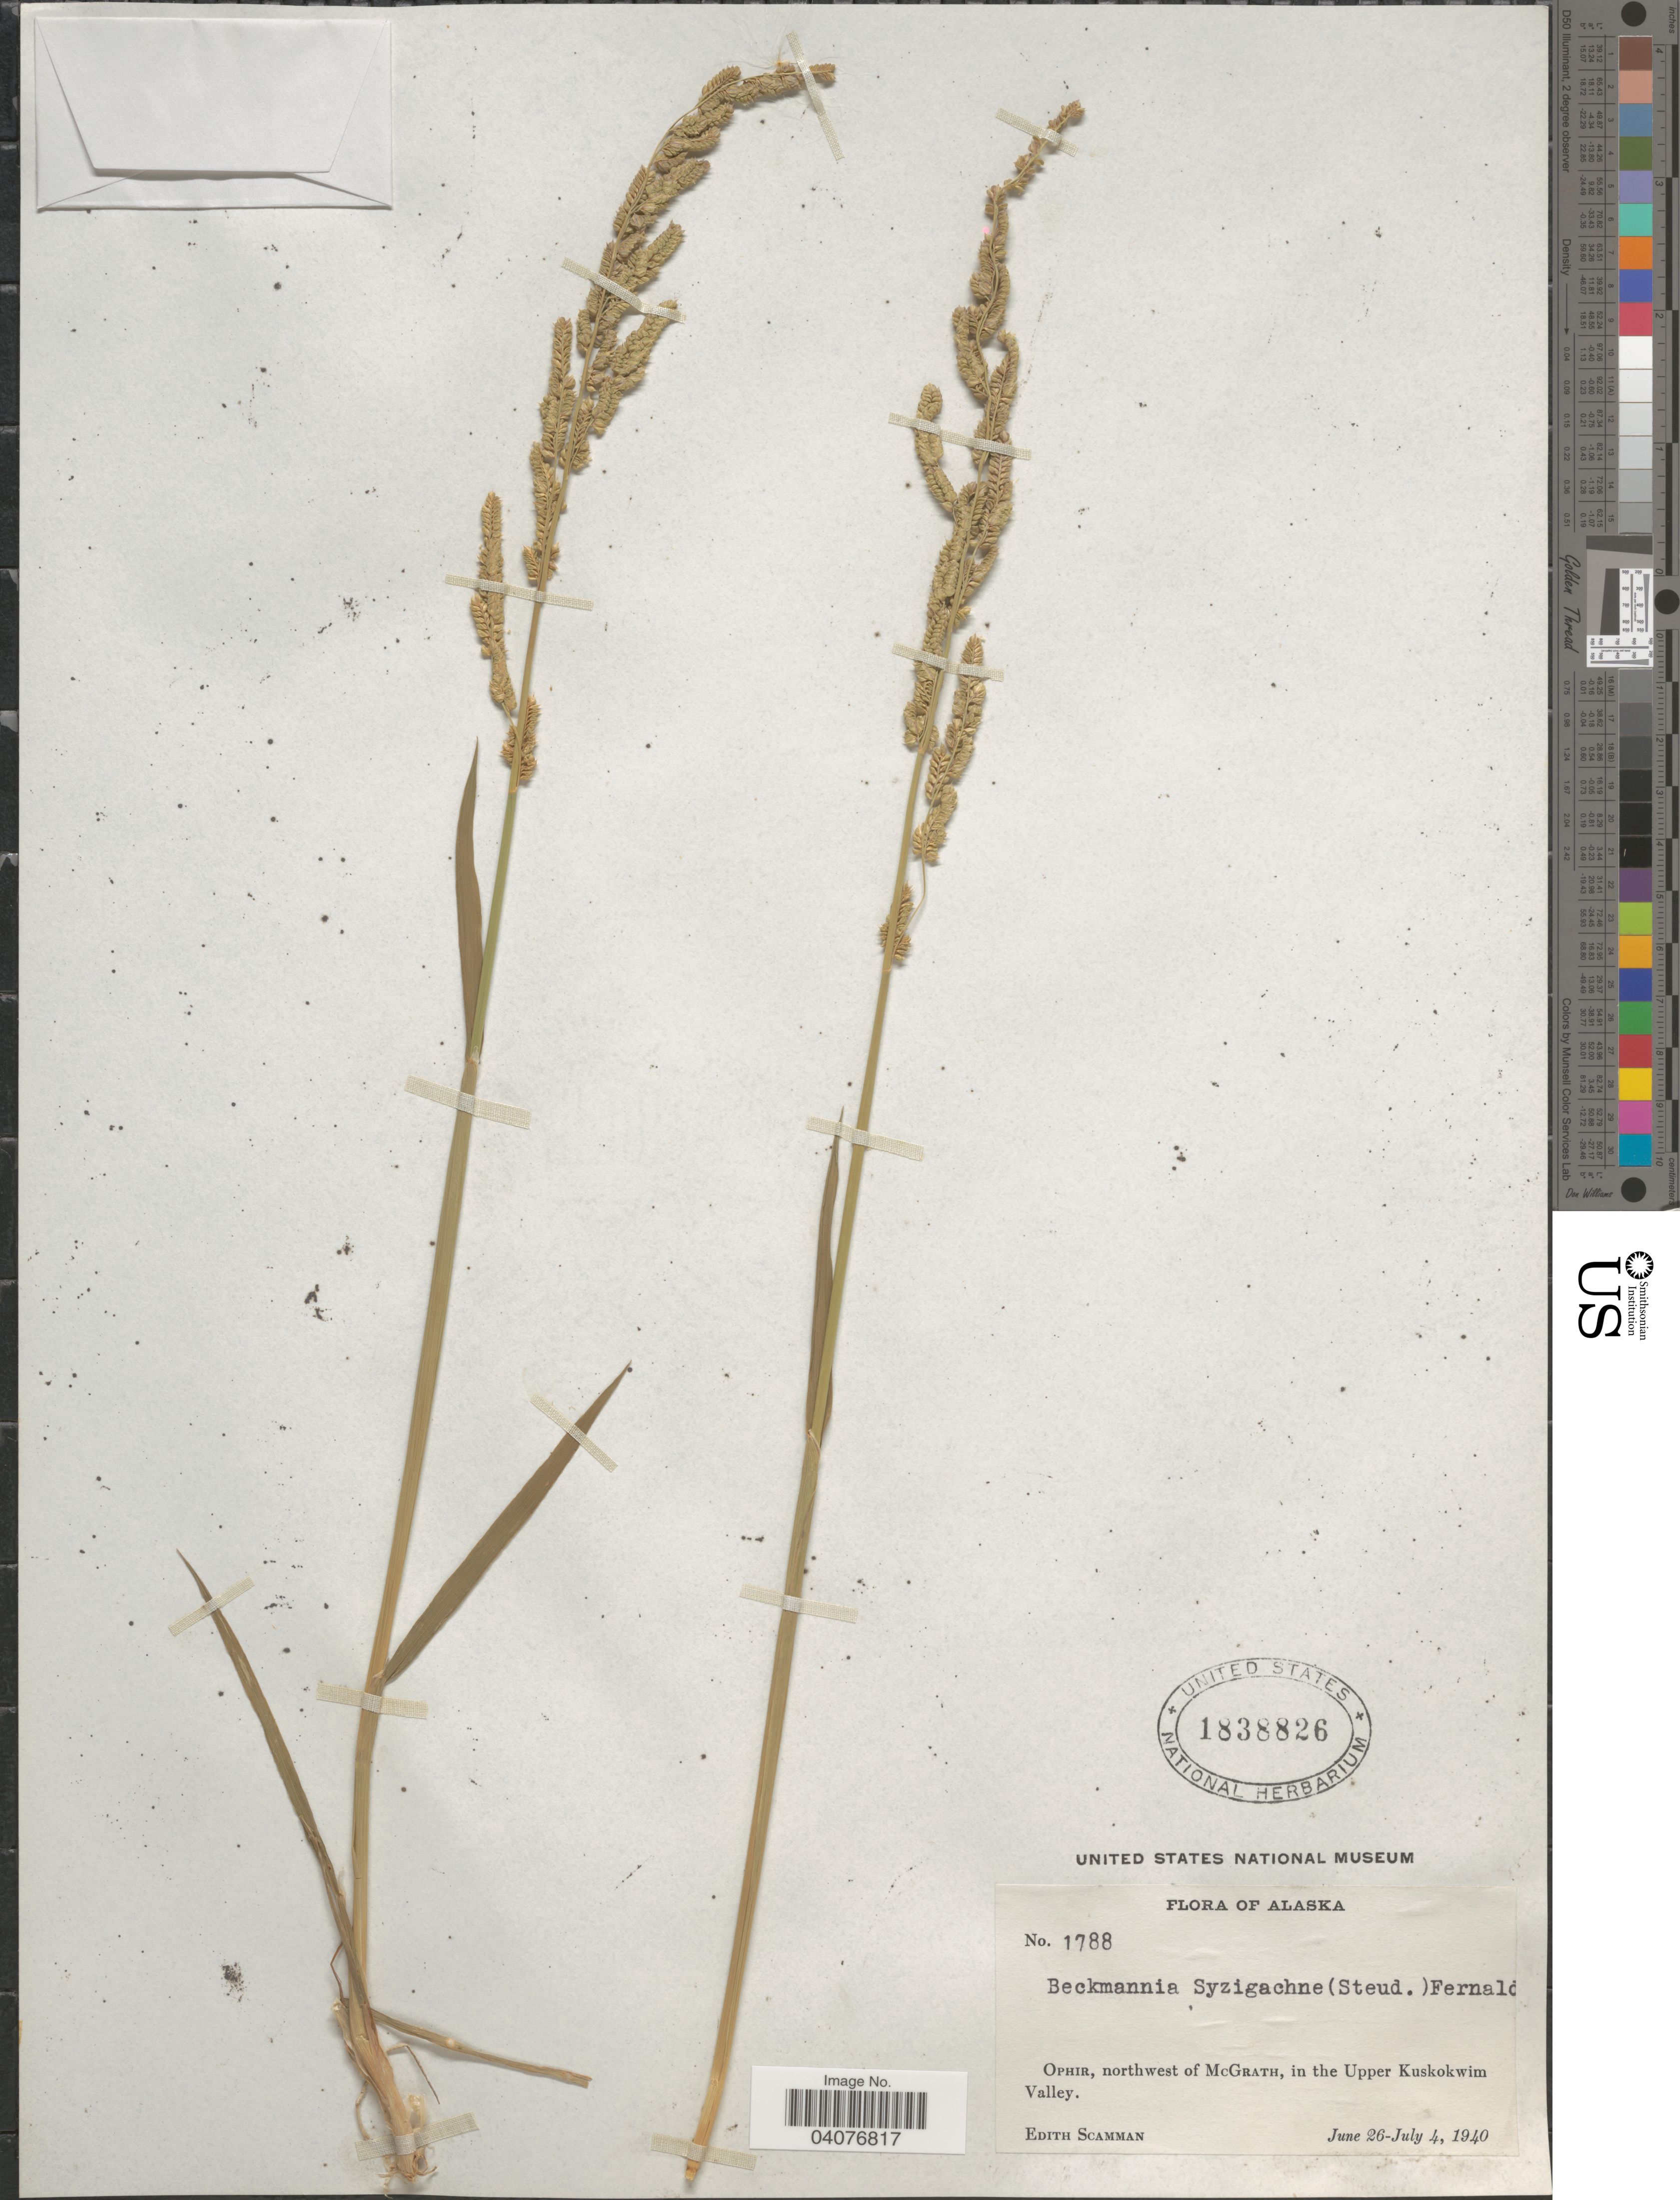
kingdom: Plantae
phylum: Tracheophyta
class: Liliopsida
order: Poales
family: Poaceae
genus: Beckmannia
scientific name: Beckmannia syzigachne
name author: (Steud.) Fernald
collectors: E. Scamman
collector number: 1788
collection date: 1940-06-26/1940-07-04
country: United States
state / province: Alaska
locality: Ophir, northwest of McGarth, in the Upper Kuskokwim Valley.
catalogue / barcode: US 1838826